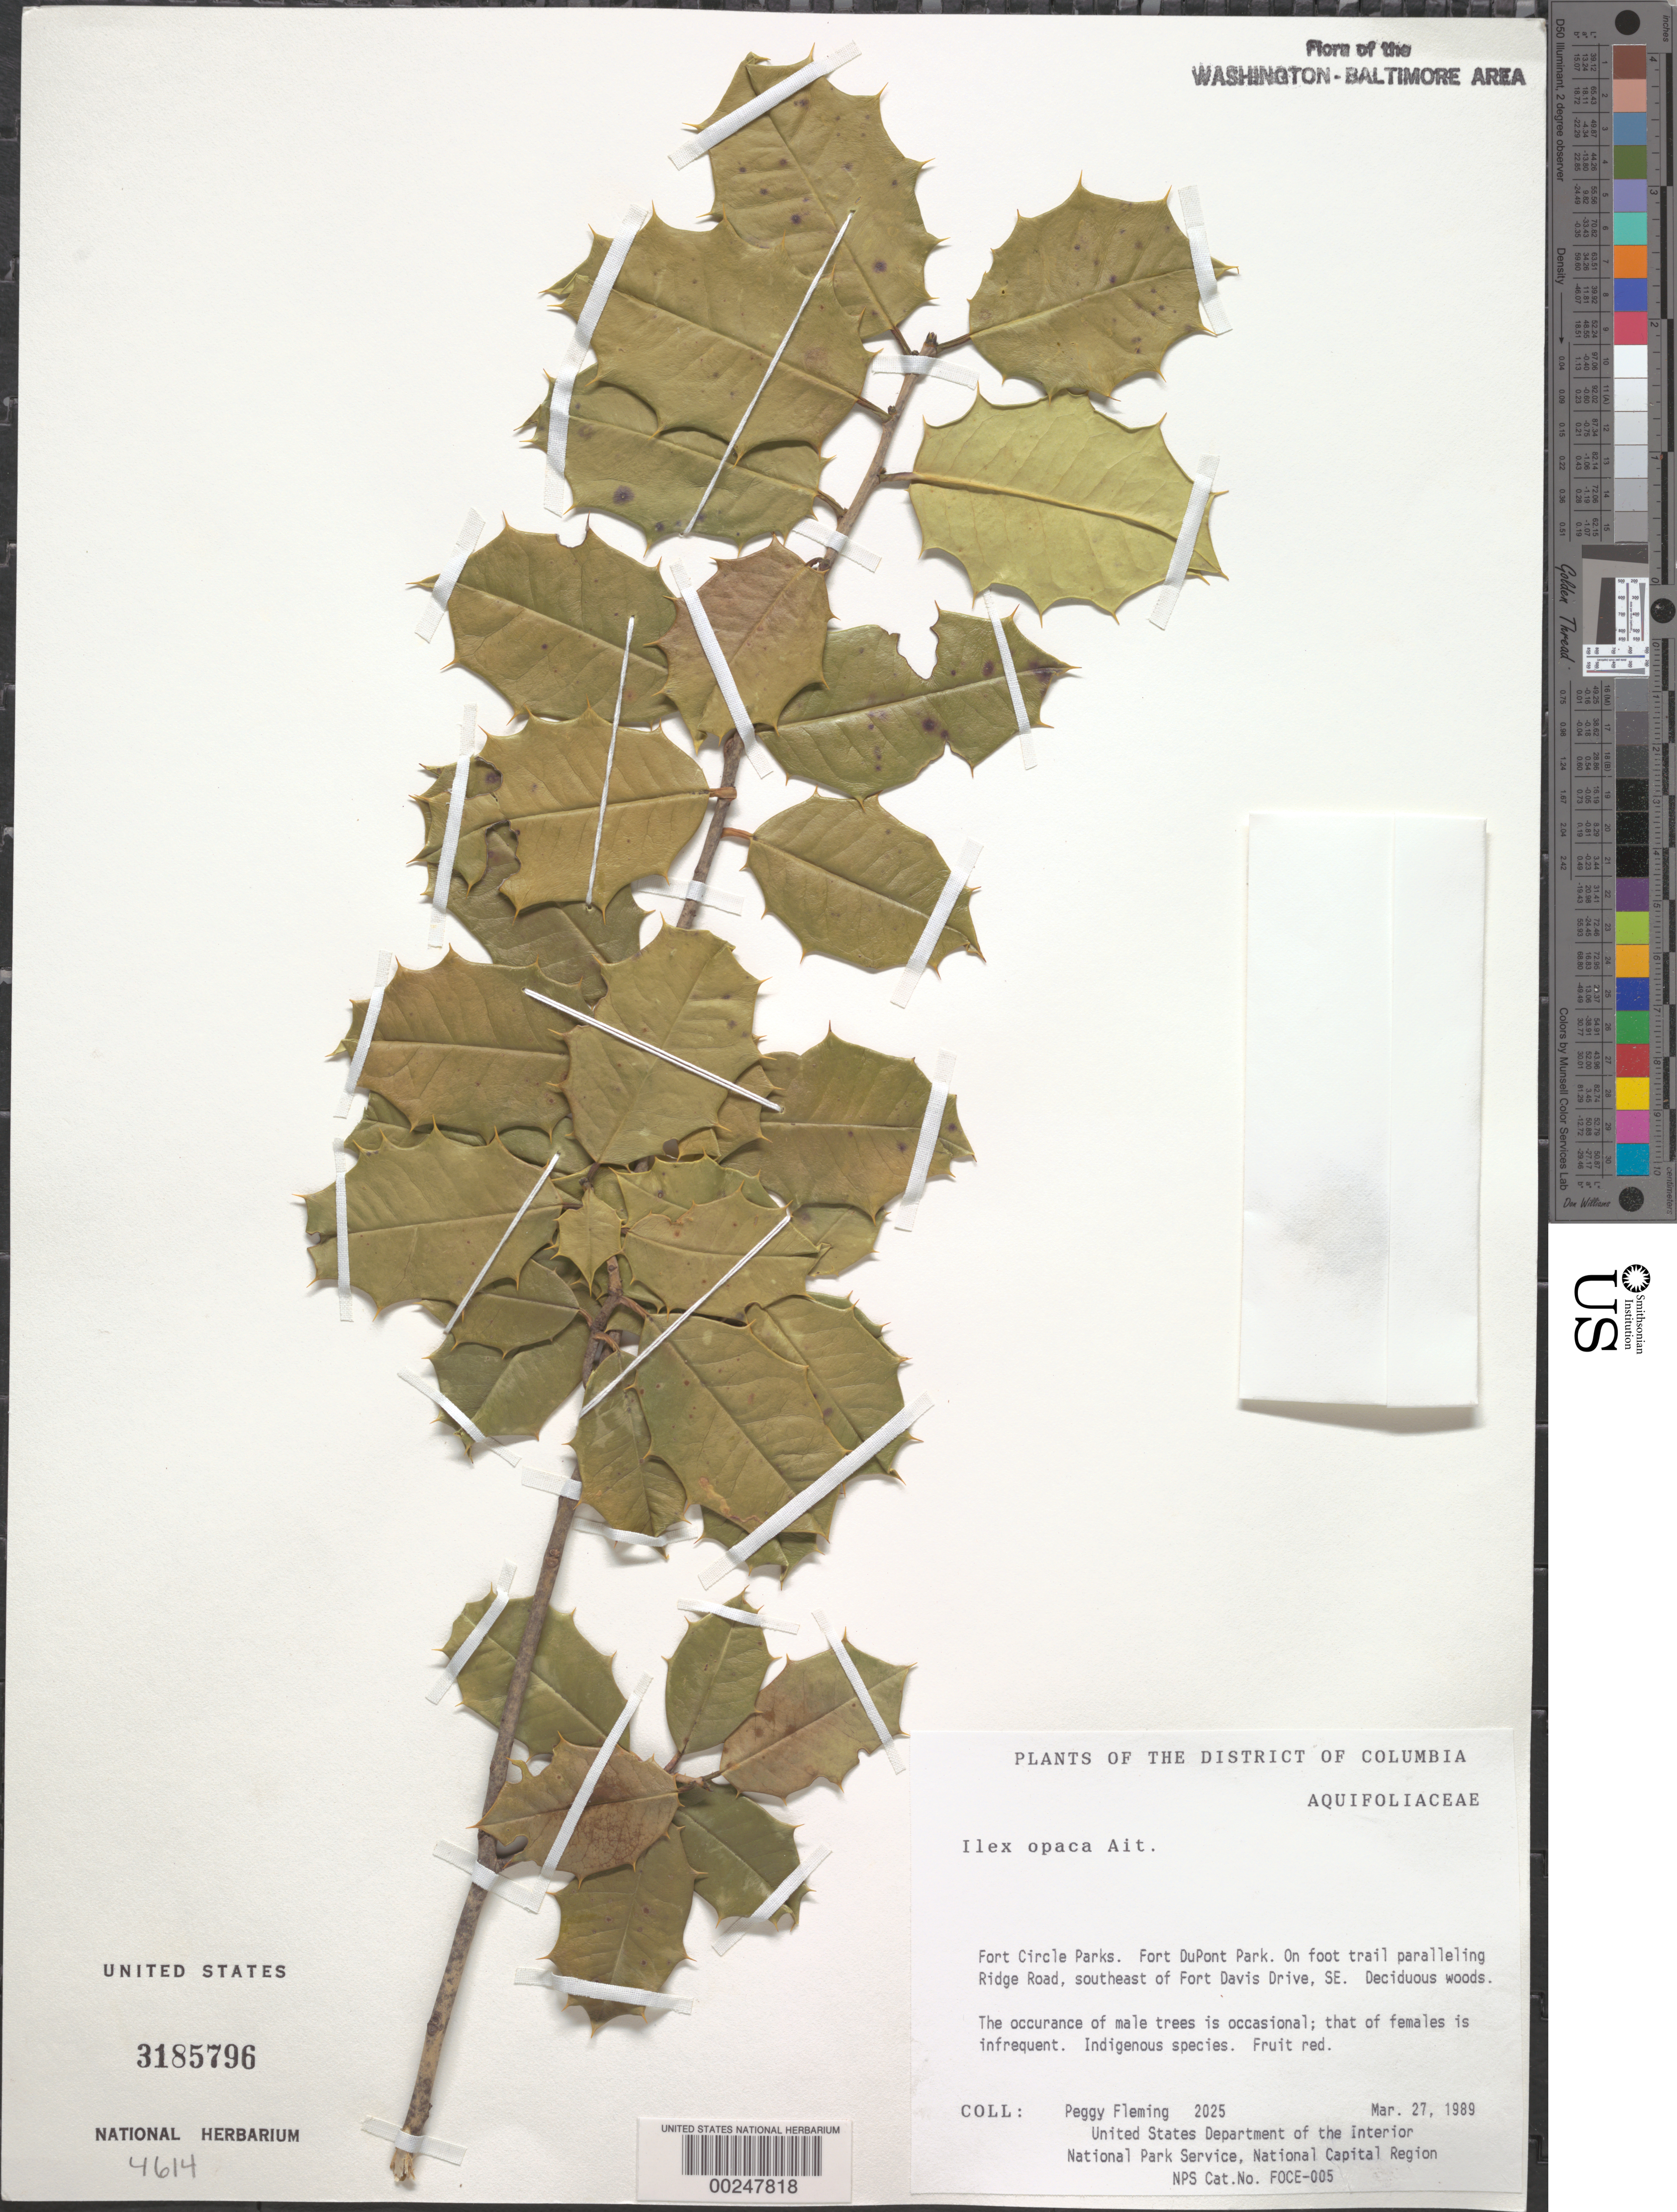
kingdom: Plantae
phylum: Tracheophyta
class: Magnoliopsida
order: Aquifoliales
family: Aquifoliaceae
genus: Ilex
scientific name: Ilex opaca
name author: Aiton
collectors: P. Fleming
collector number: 2025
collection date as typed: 27 Mar 1989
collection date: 1989-03-27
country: United States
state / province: District of Columbia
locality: Fort Circle Parks, Fort Dupont Park, Ridge Road, SE of Fort Davis Dr, SE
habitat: Deciduous woods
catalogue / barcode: US 3185796